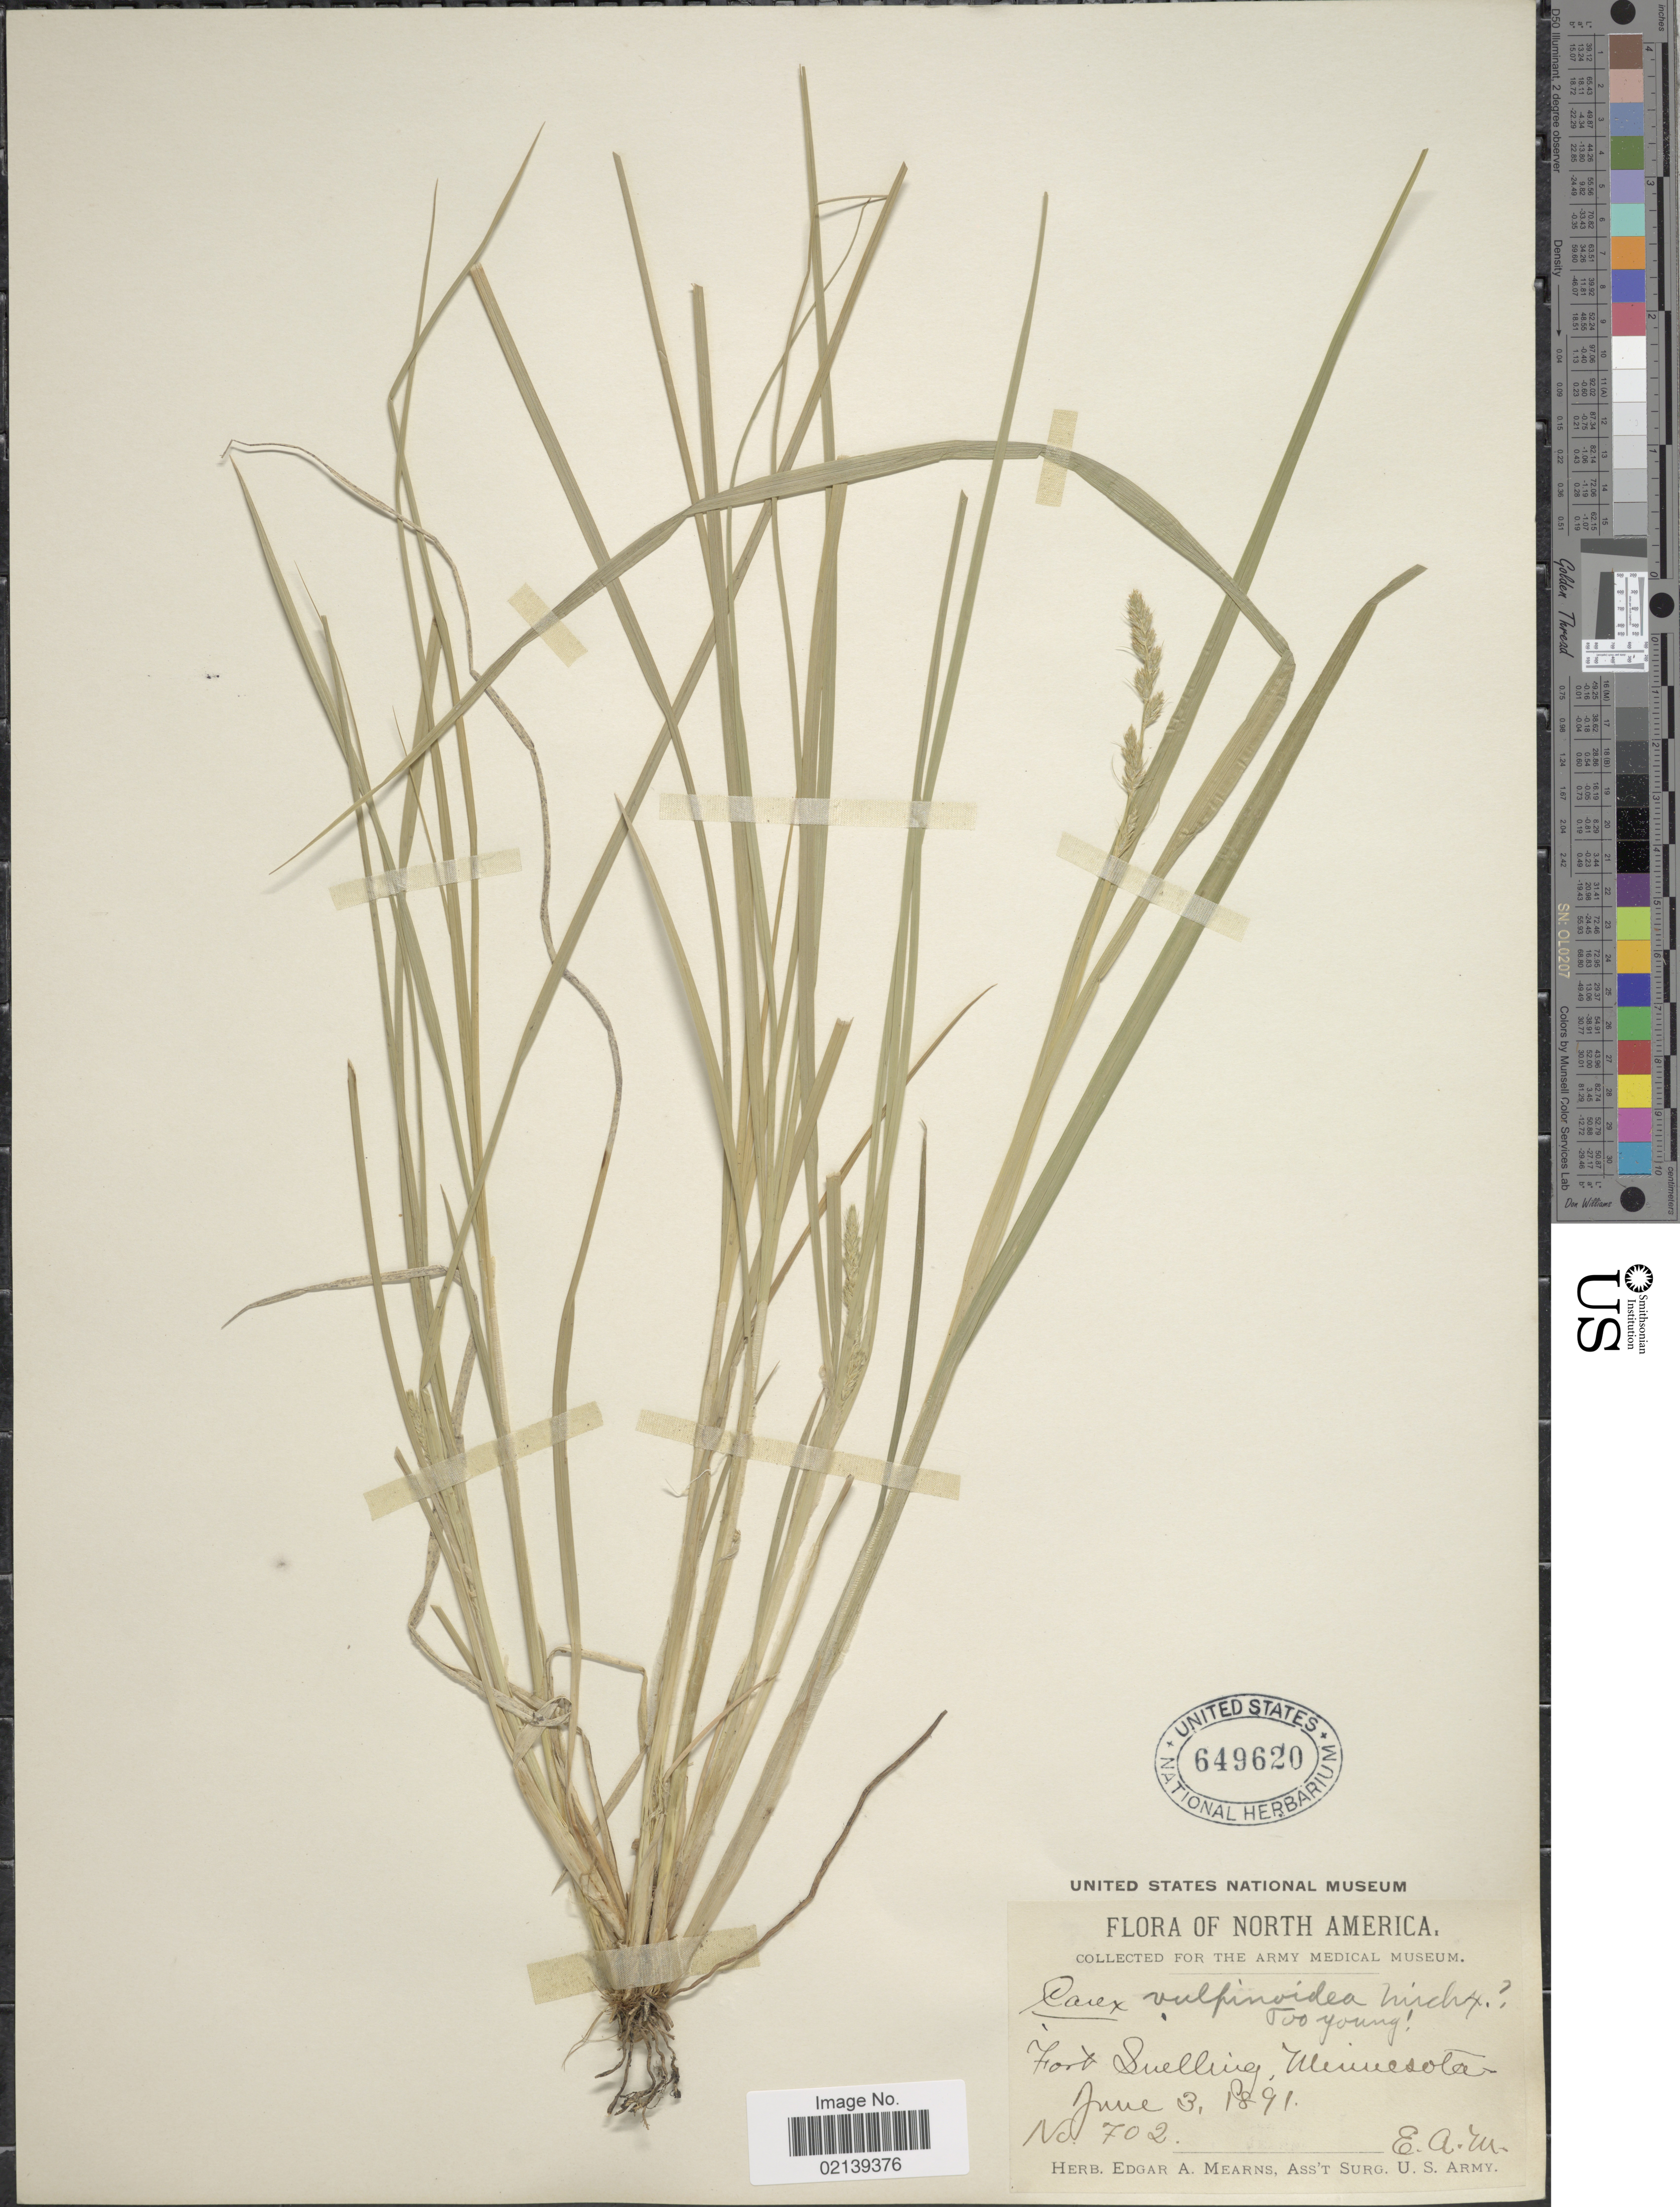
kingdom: Plantae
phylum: Tracheophyta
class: Liliopsida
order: Poales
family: Cyperaceae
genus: Carex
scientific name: Carex vulpinoidea Michx.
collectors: E. A. Mearns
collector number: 702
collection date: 1891-06-03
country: United States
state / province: Minnesota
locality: Fort Snelling, Minnesota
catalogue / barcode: US 649620